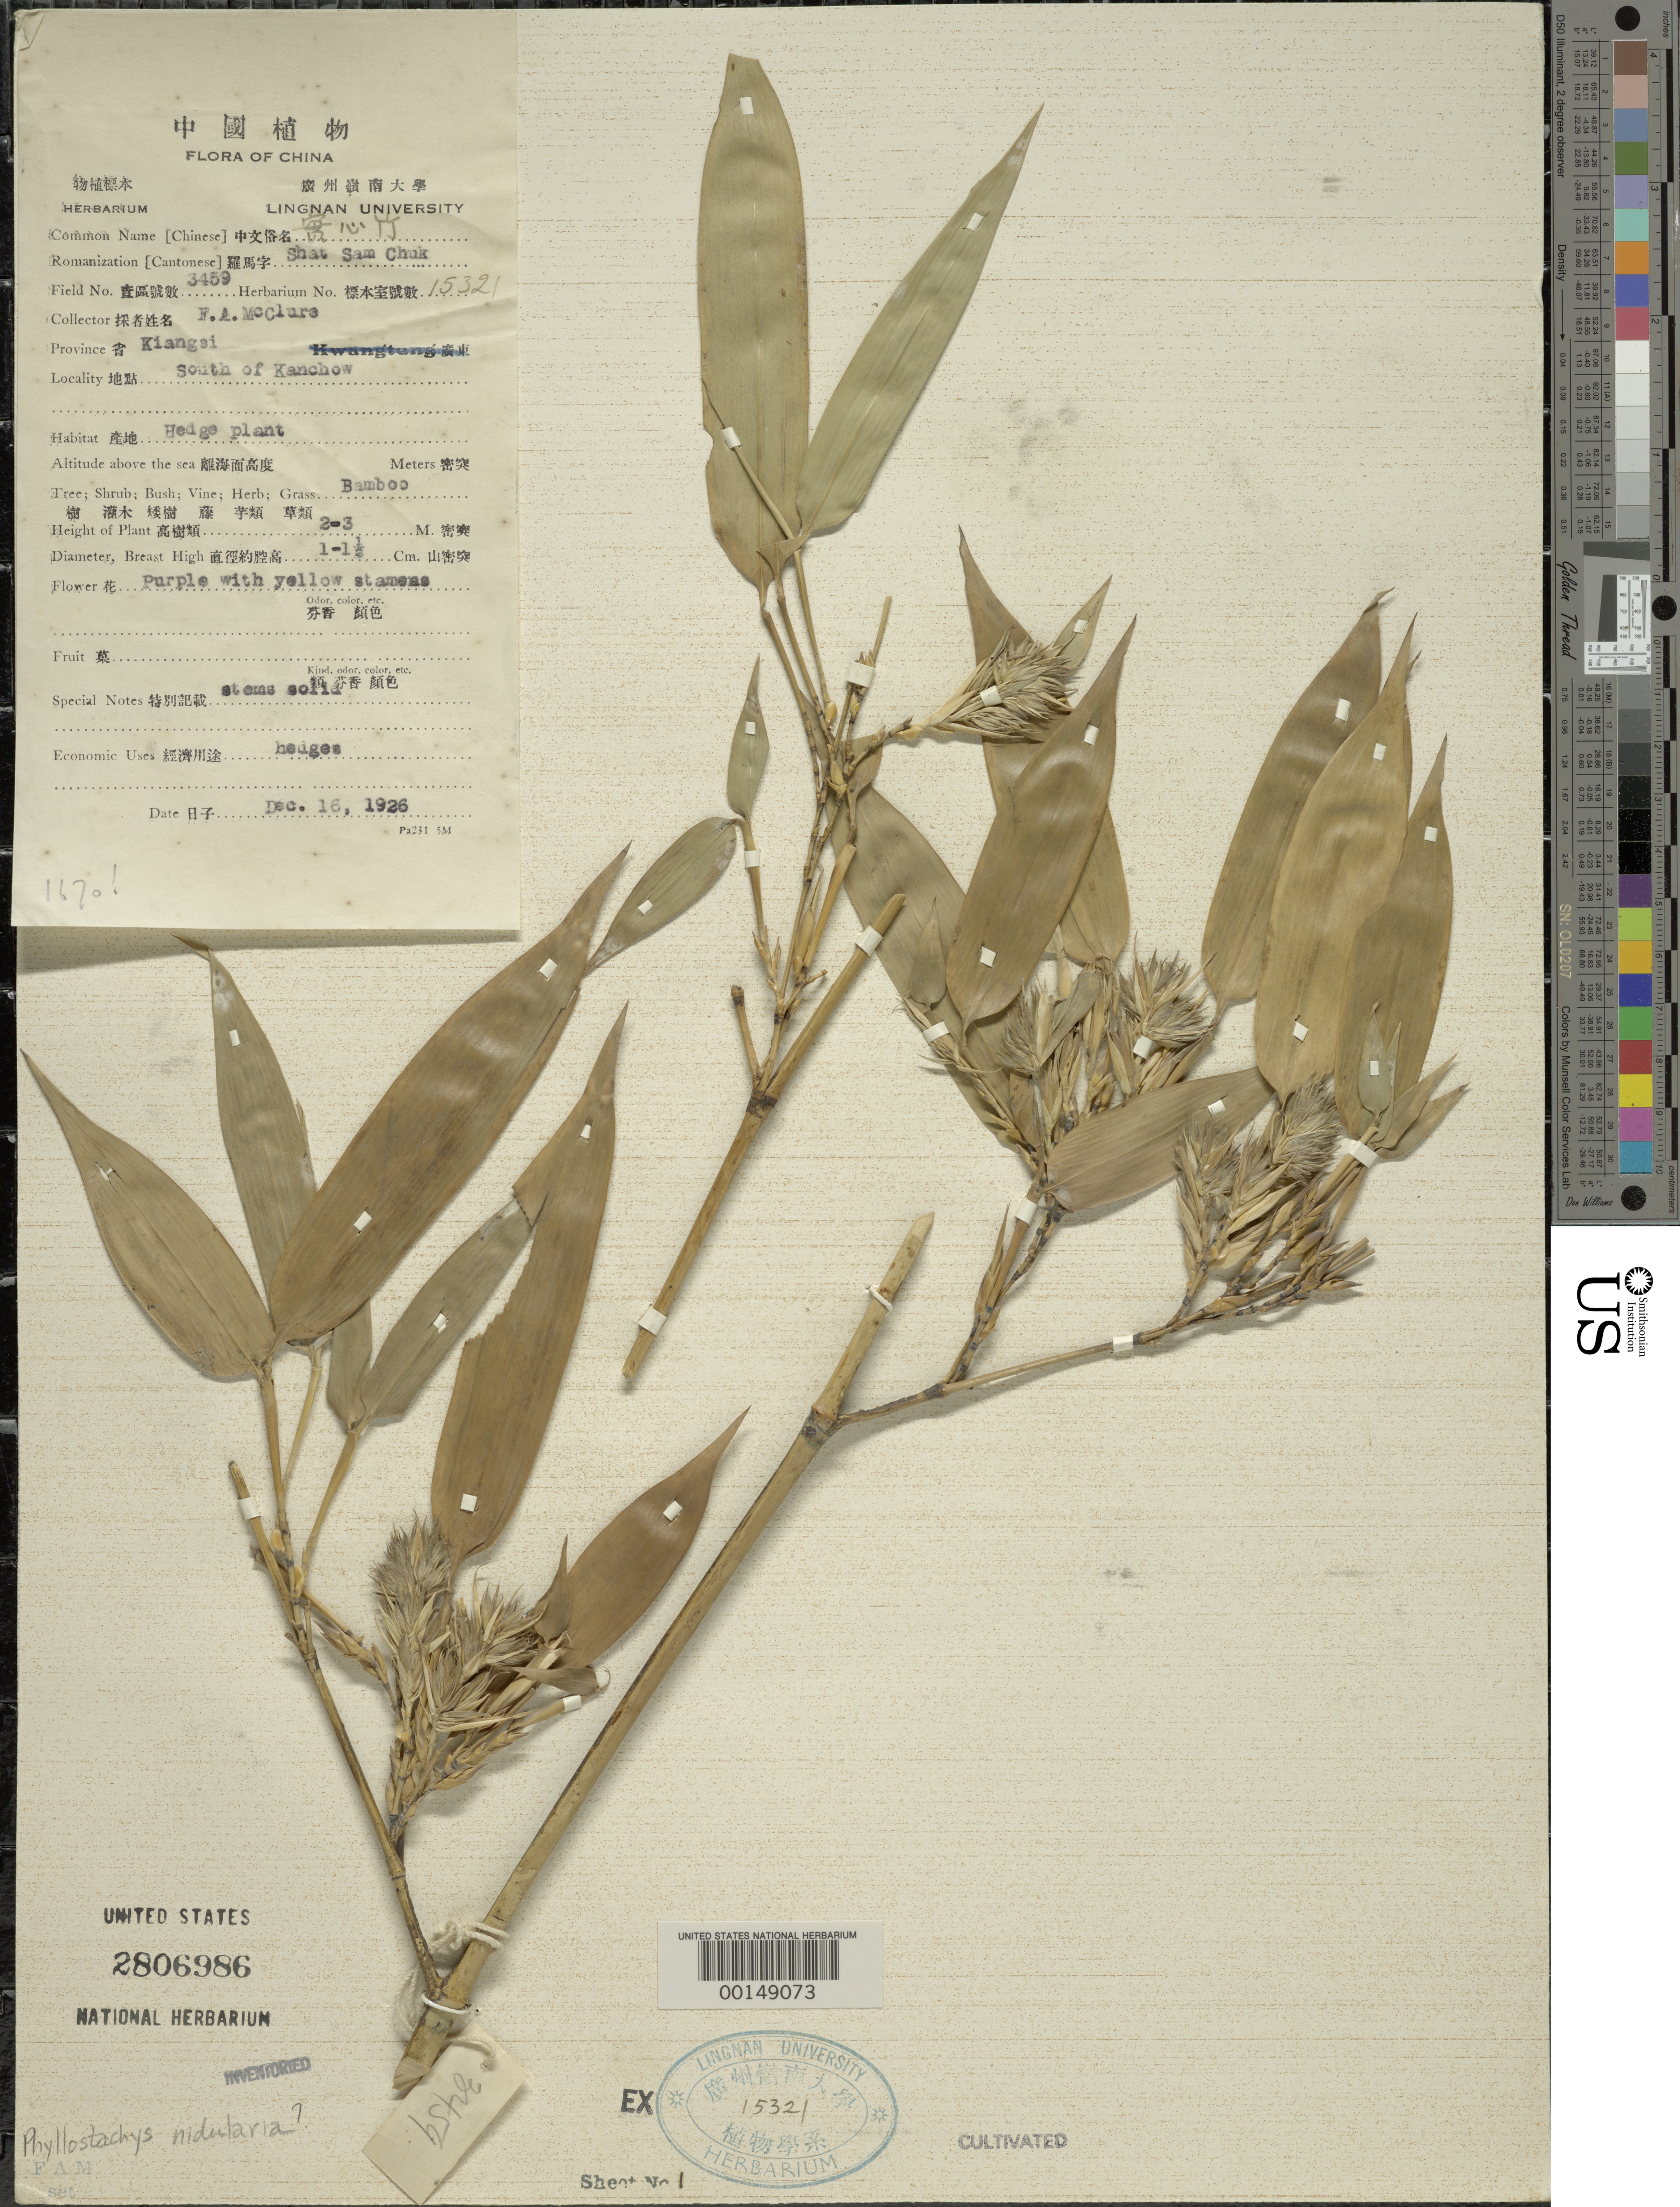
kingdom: Plantae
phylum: Tracheophyta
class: Liliopsida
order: Poales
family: Poaceae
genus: Phyllostachys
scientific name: Phyllostachys nidularia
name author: Munro ex Fenzi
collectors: F. A. McClure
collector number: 3459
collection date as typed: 16 Dec 1926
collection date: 1926-12-16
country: China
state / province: Jiangxi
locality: Kanchow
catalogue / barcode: US 2806986